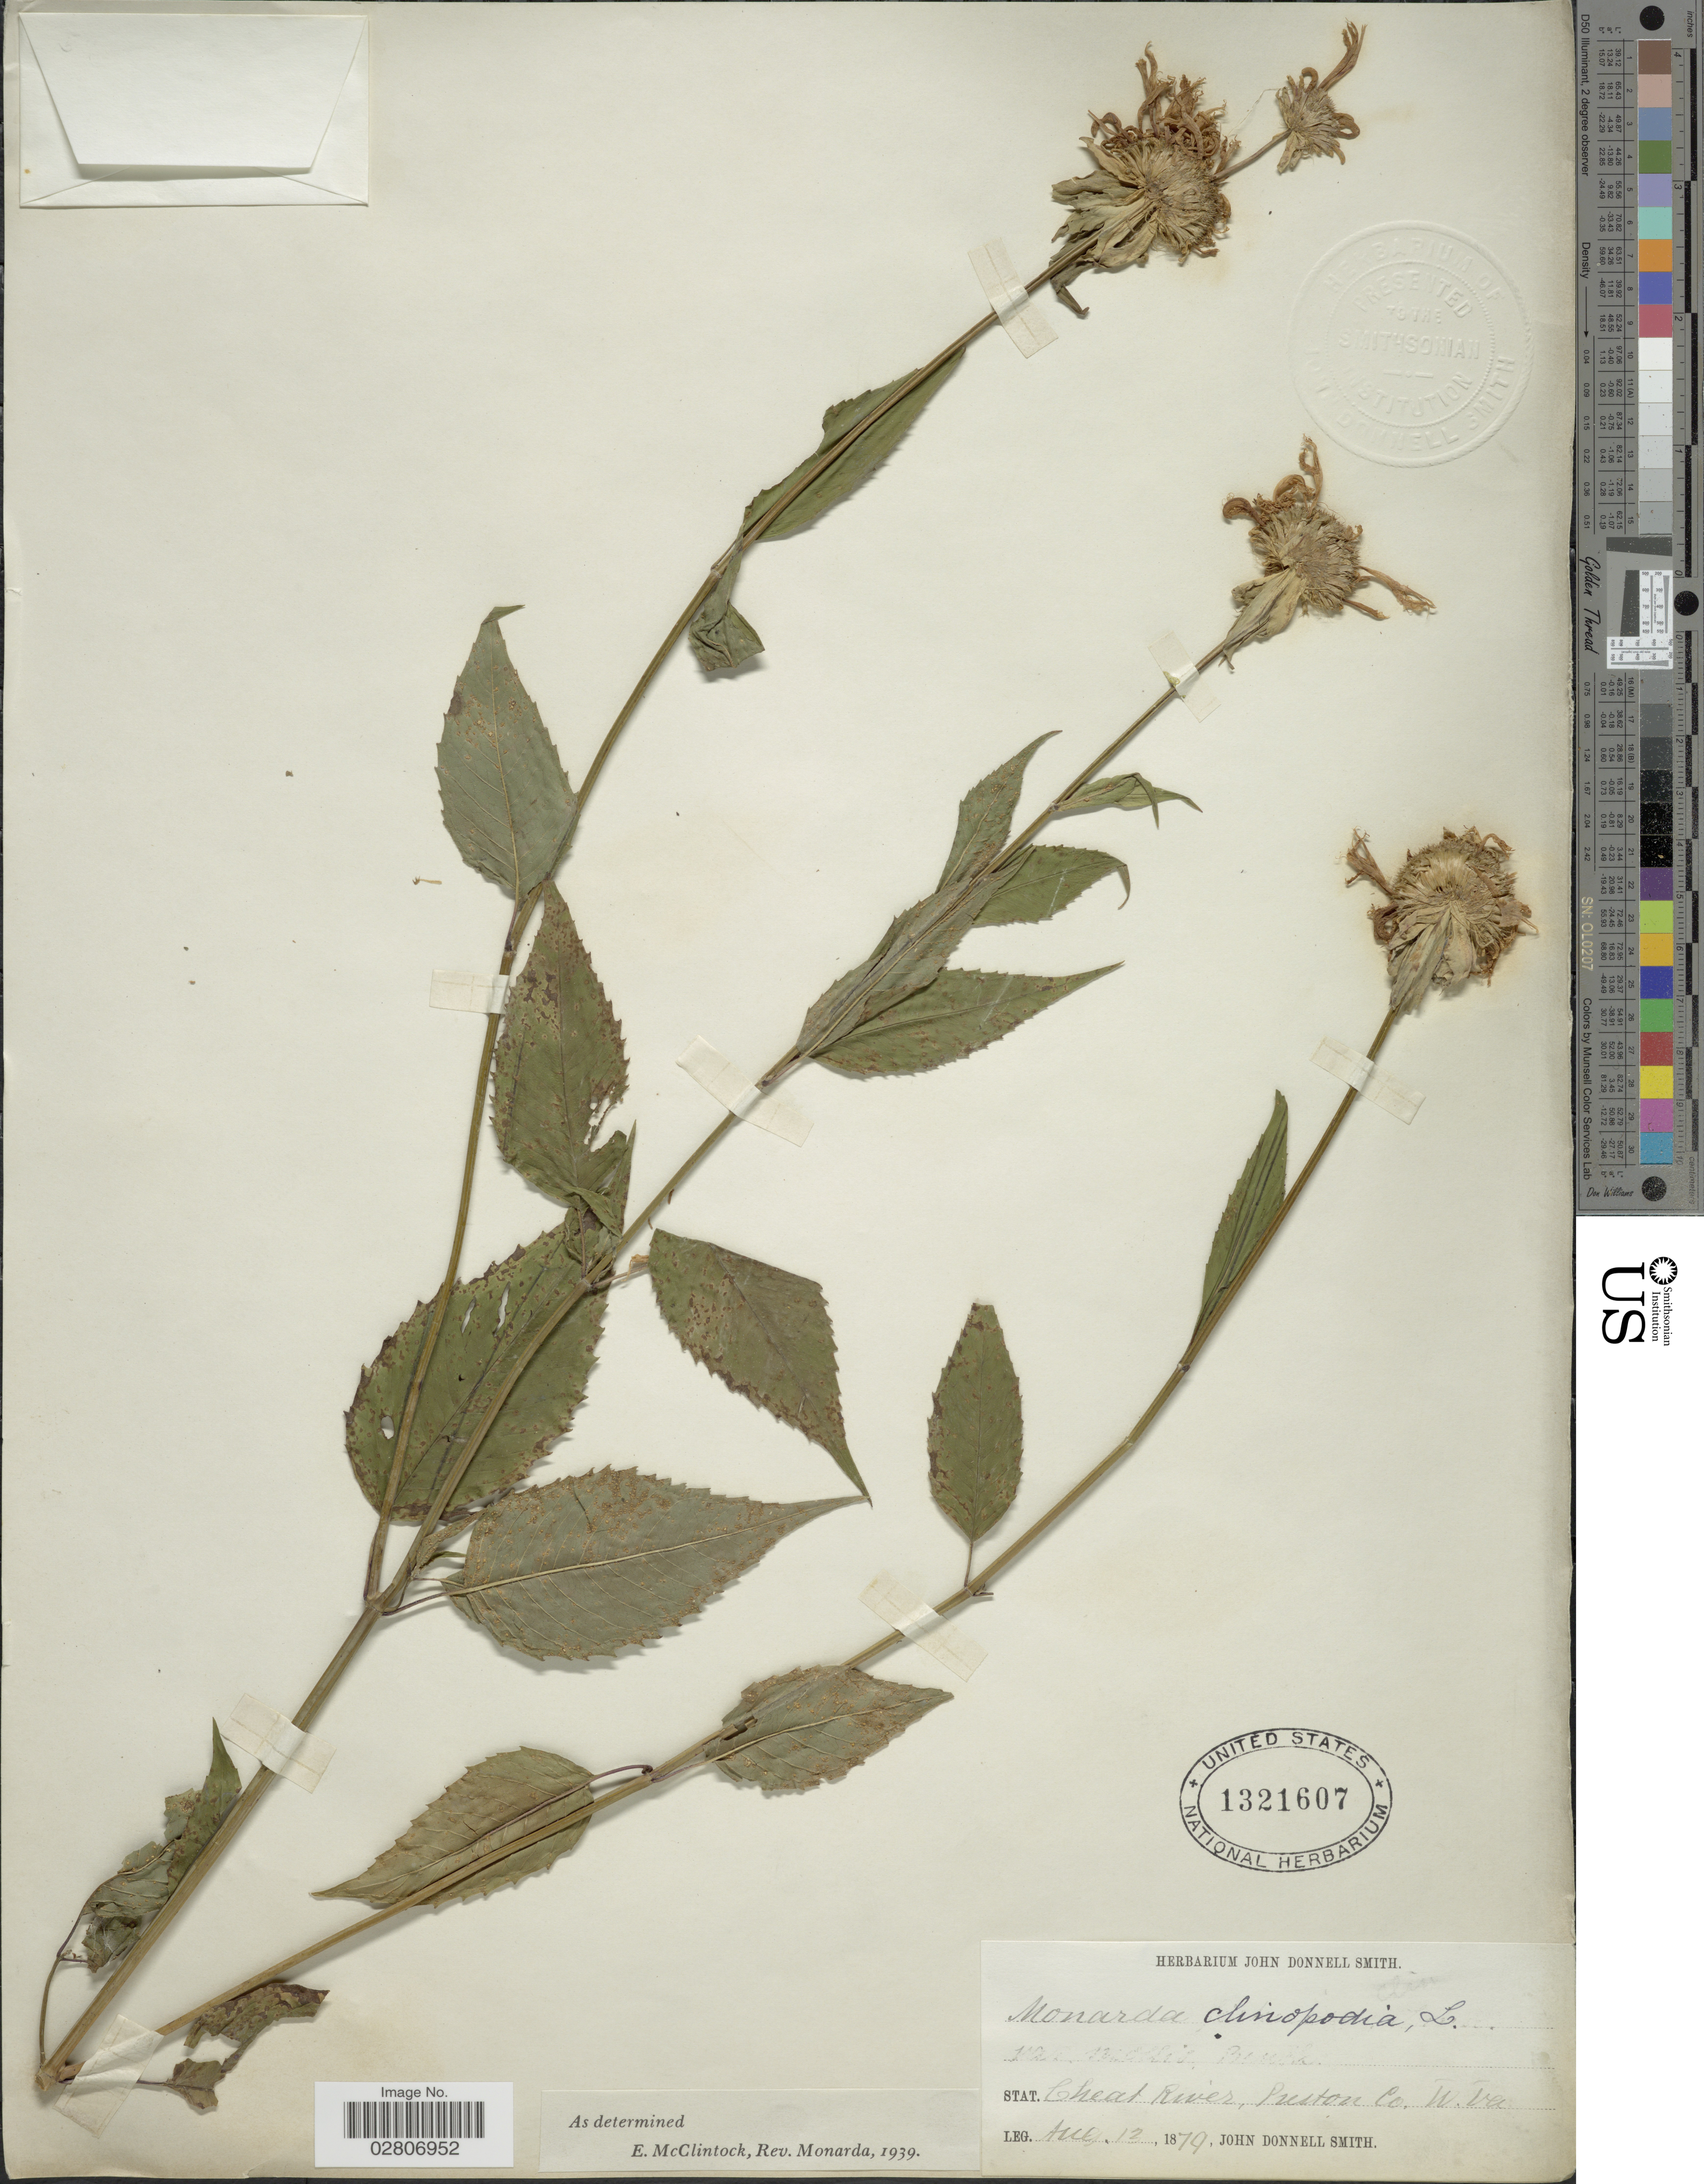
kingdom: Plantae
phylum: Tracheophyta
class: Magnoliopsida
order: Lamiales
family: Lamiaceae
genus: Monarda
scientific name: Monarda clinopodia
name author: L.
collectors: J. Donnell Smith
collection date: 1879-08-13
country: United States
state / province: West Virginia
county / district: Preston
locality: Stat. Cheat River, Preston Co.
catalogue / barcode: US 1321607